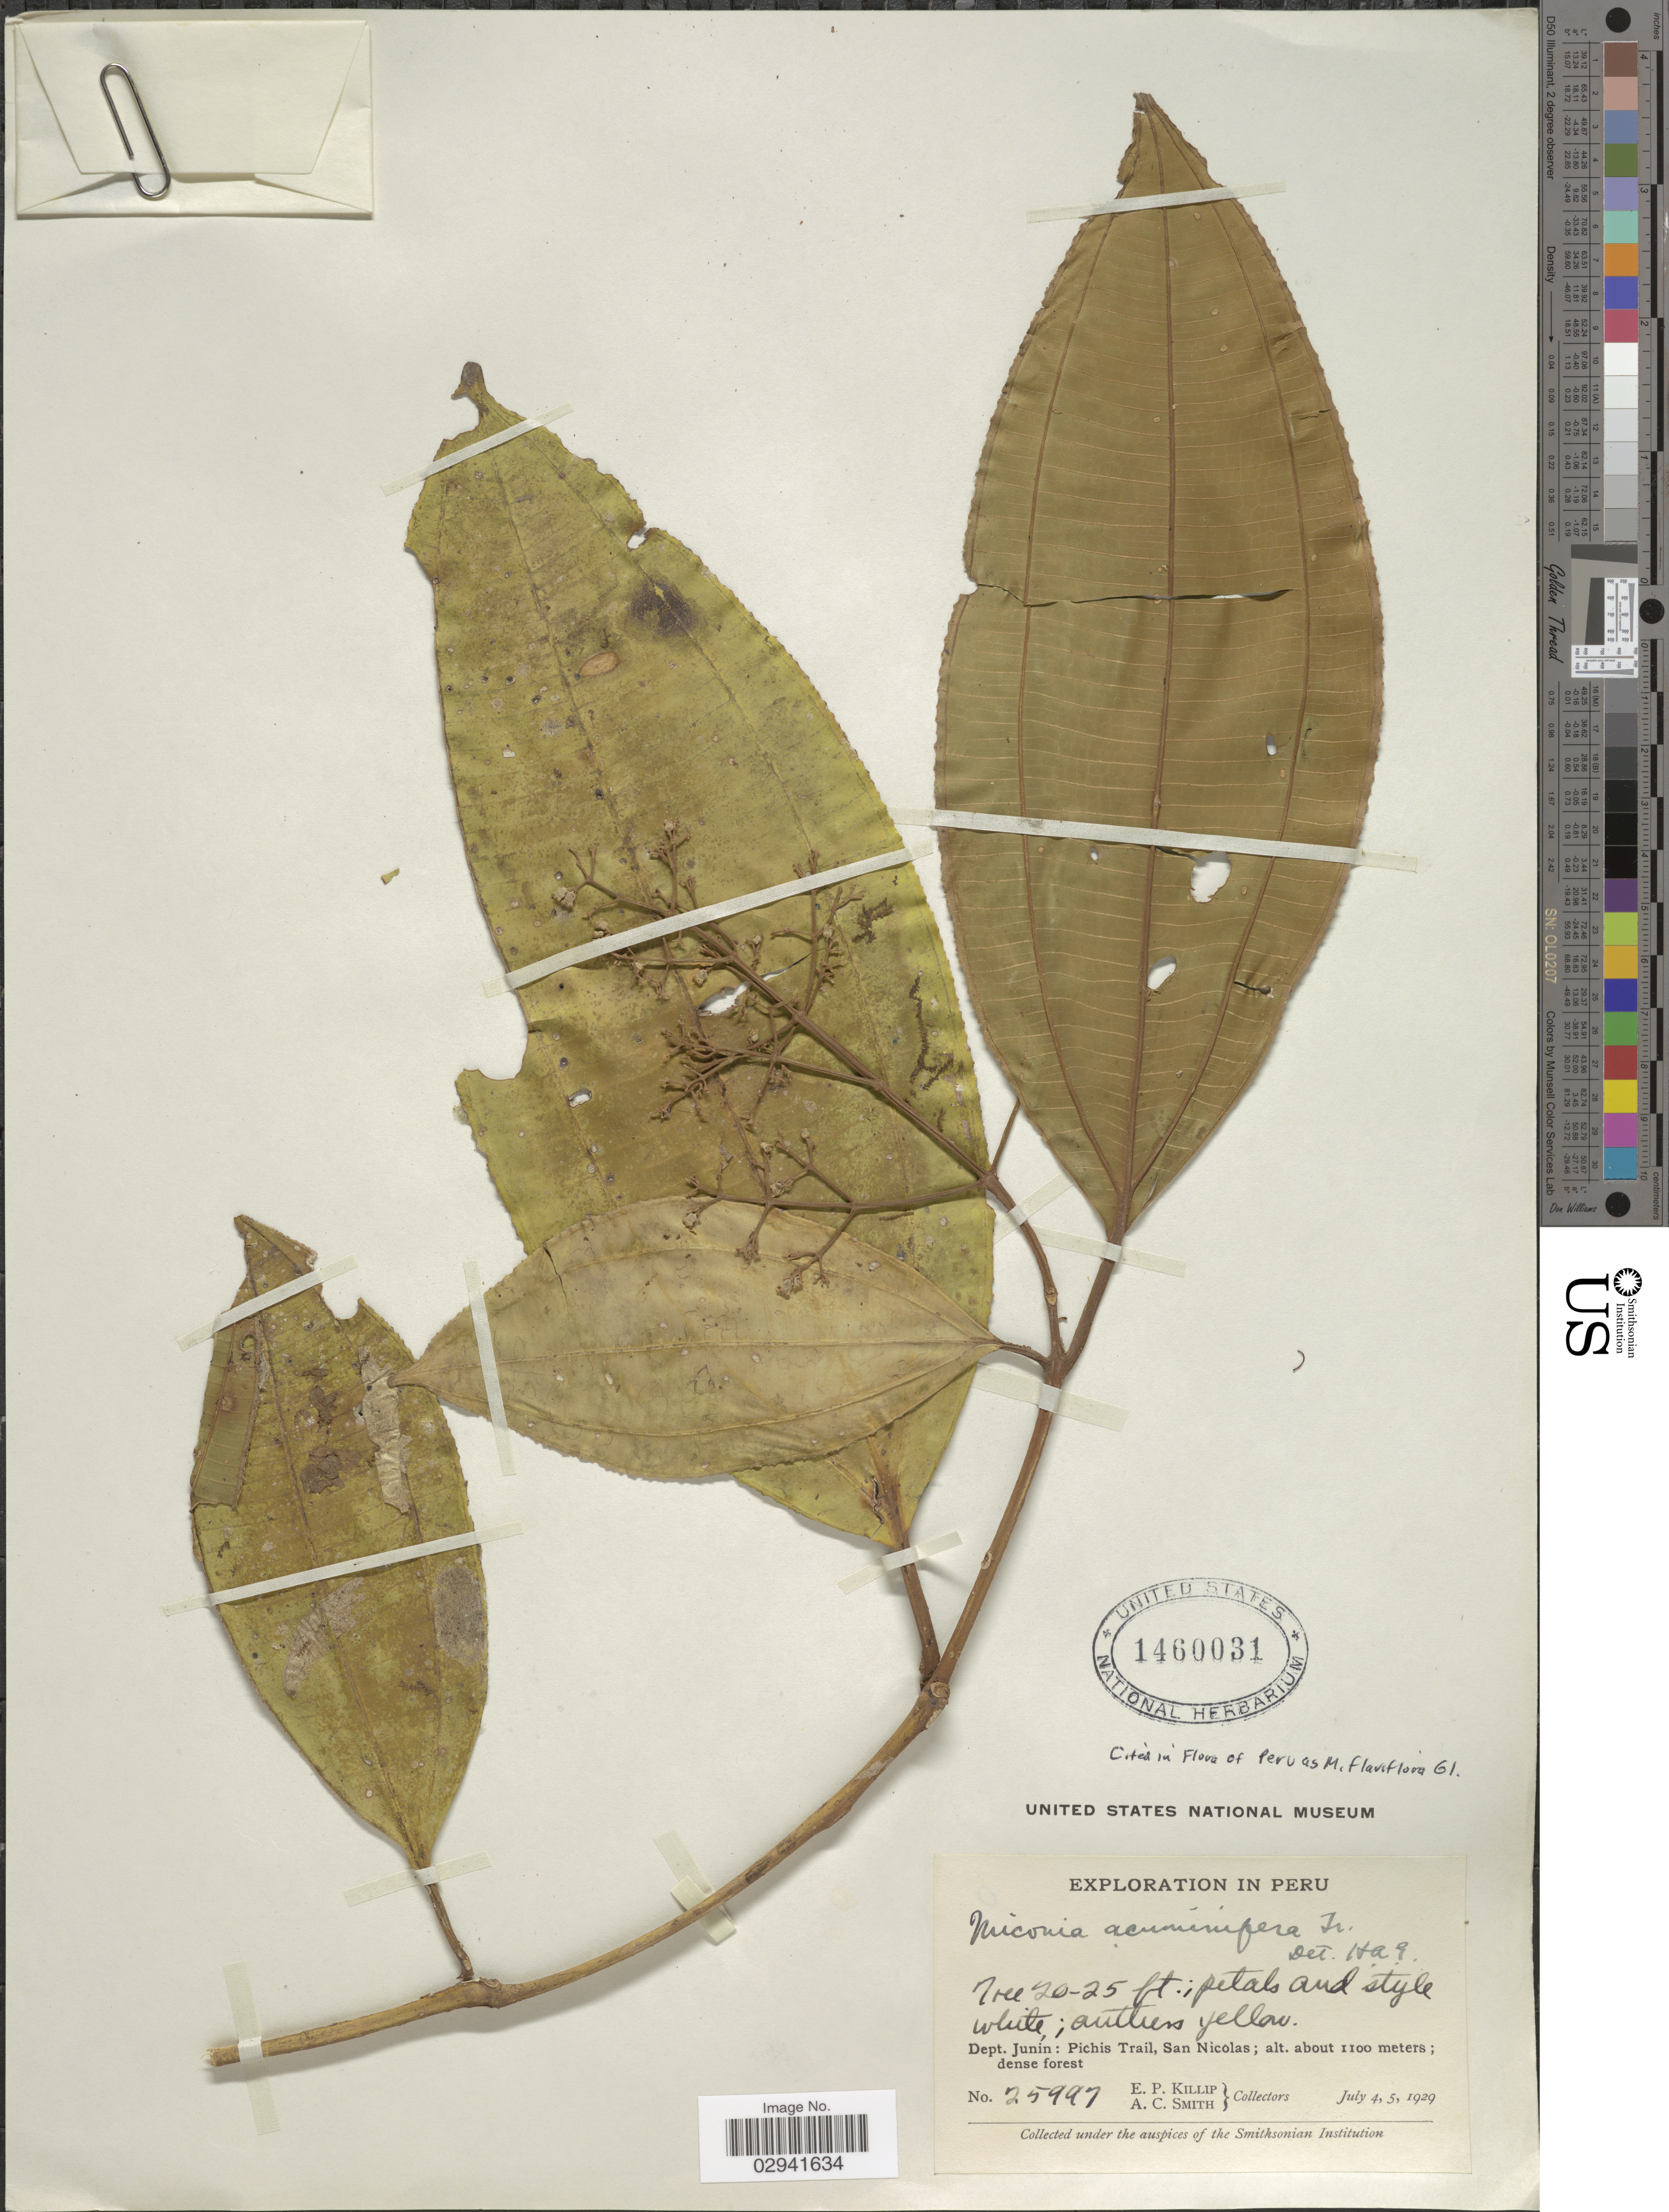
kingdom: Plantae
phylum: Tracheophyta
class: Magnoliopsida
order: Myrtales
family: Melastomataceae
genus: Miconia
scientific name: Miconia nutans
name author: Donn. Sm.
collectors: E. P. Killip & A. C. Smith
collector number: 25997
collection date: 1929-07-04/1929-07-05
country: Peru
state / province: Junín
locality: Dept. Junín: Pichis Trail, San Nicolas.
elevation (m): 1100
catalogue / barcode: US 1460031